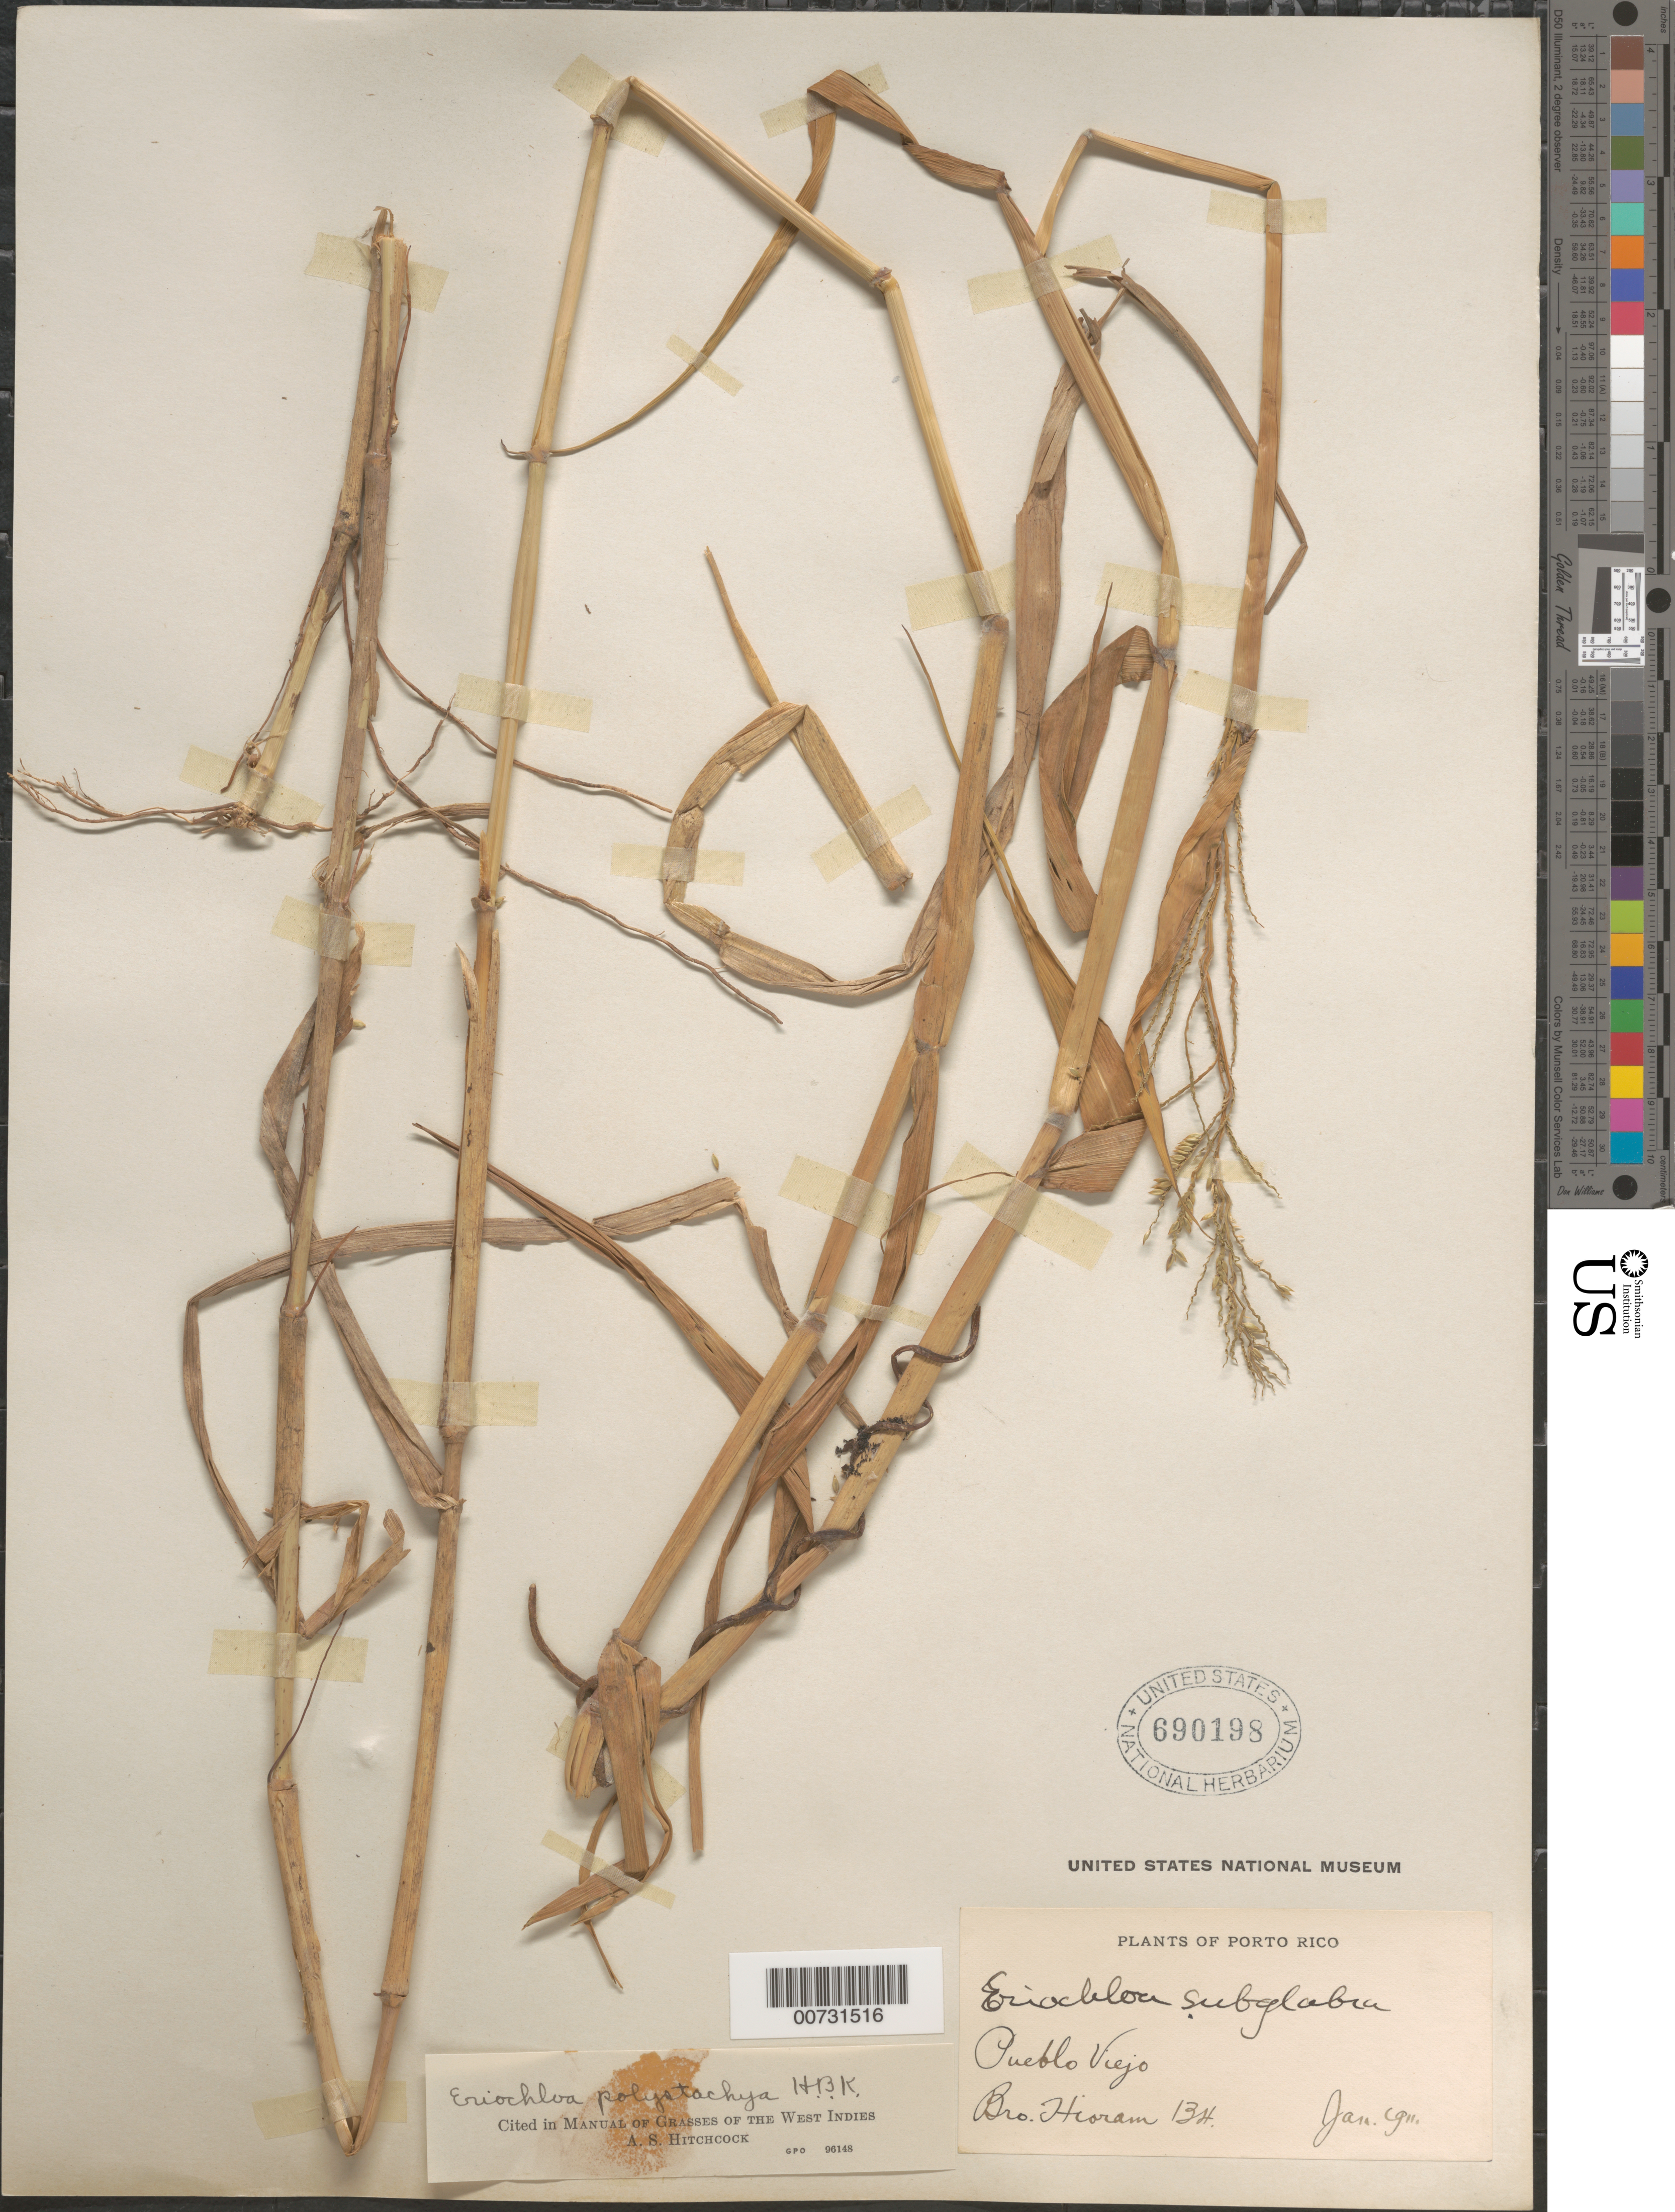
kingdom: Plantae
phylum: Tracheophyta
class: Liliopsida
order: Poales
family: Poaceae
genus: Eriochloa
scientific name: Eriochloa polystachya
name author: Kunth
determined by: Hitchcock, Albert S.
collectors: Bro. Hioram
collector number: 134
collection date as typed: Jan 1911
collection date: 1911-01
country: Puerto Rico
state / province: Guaynabo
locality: Pueblo Viejo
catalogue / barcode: US 690198